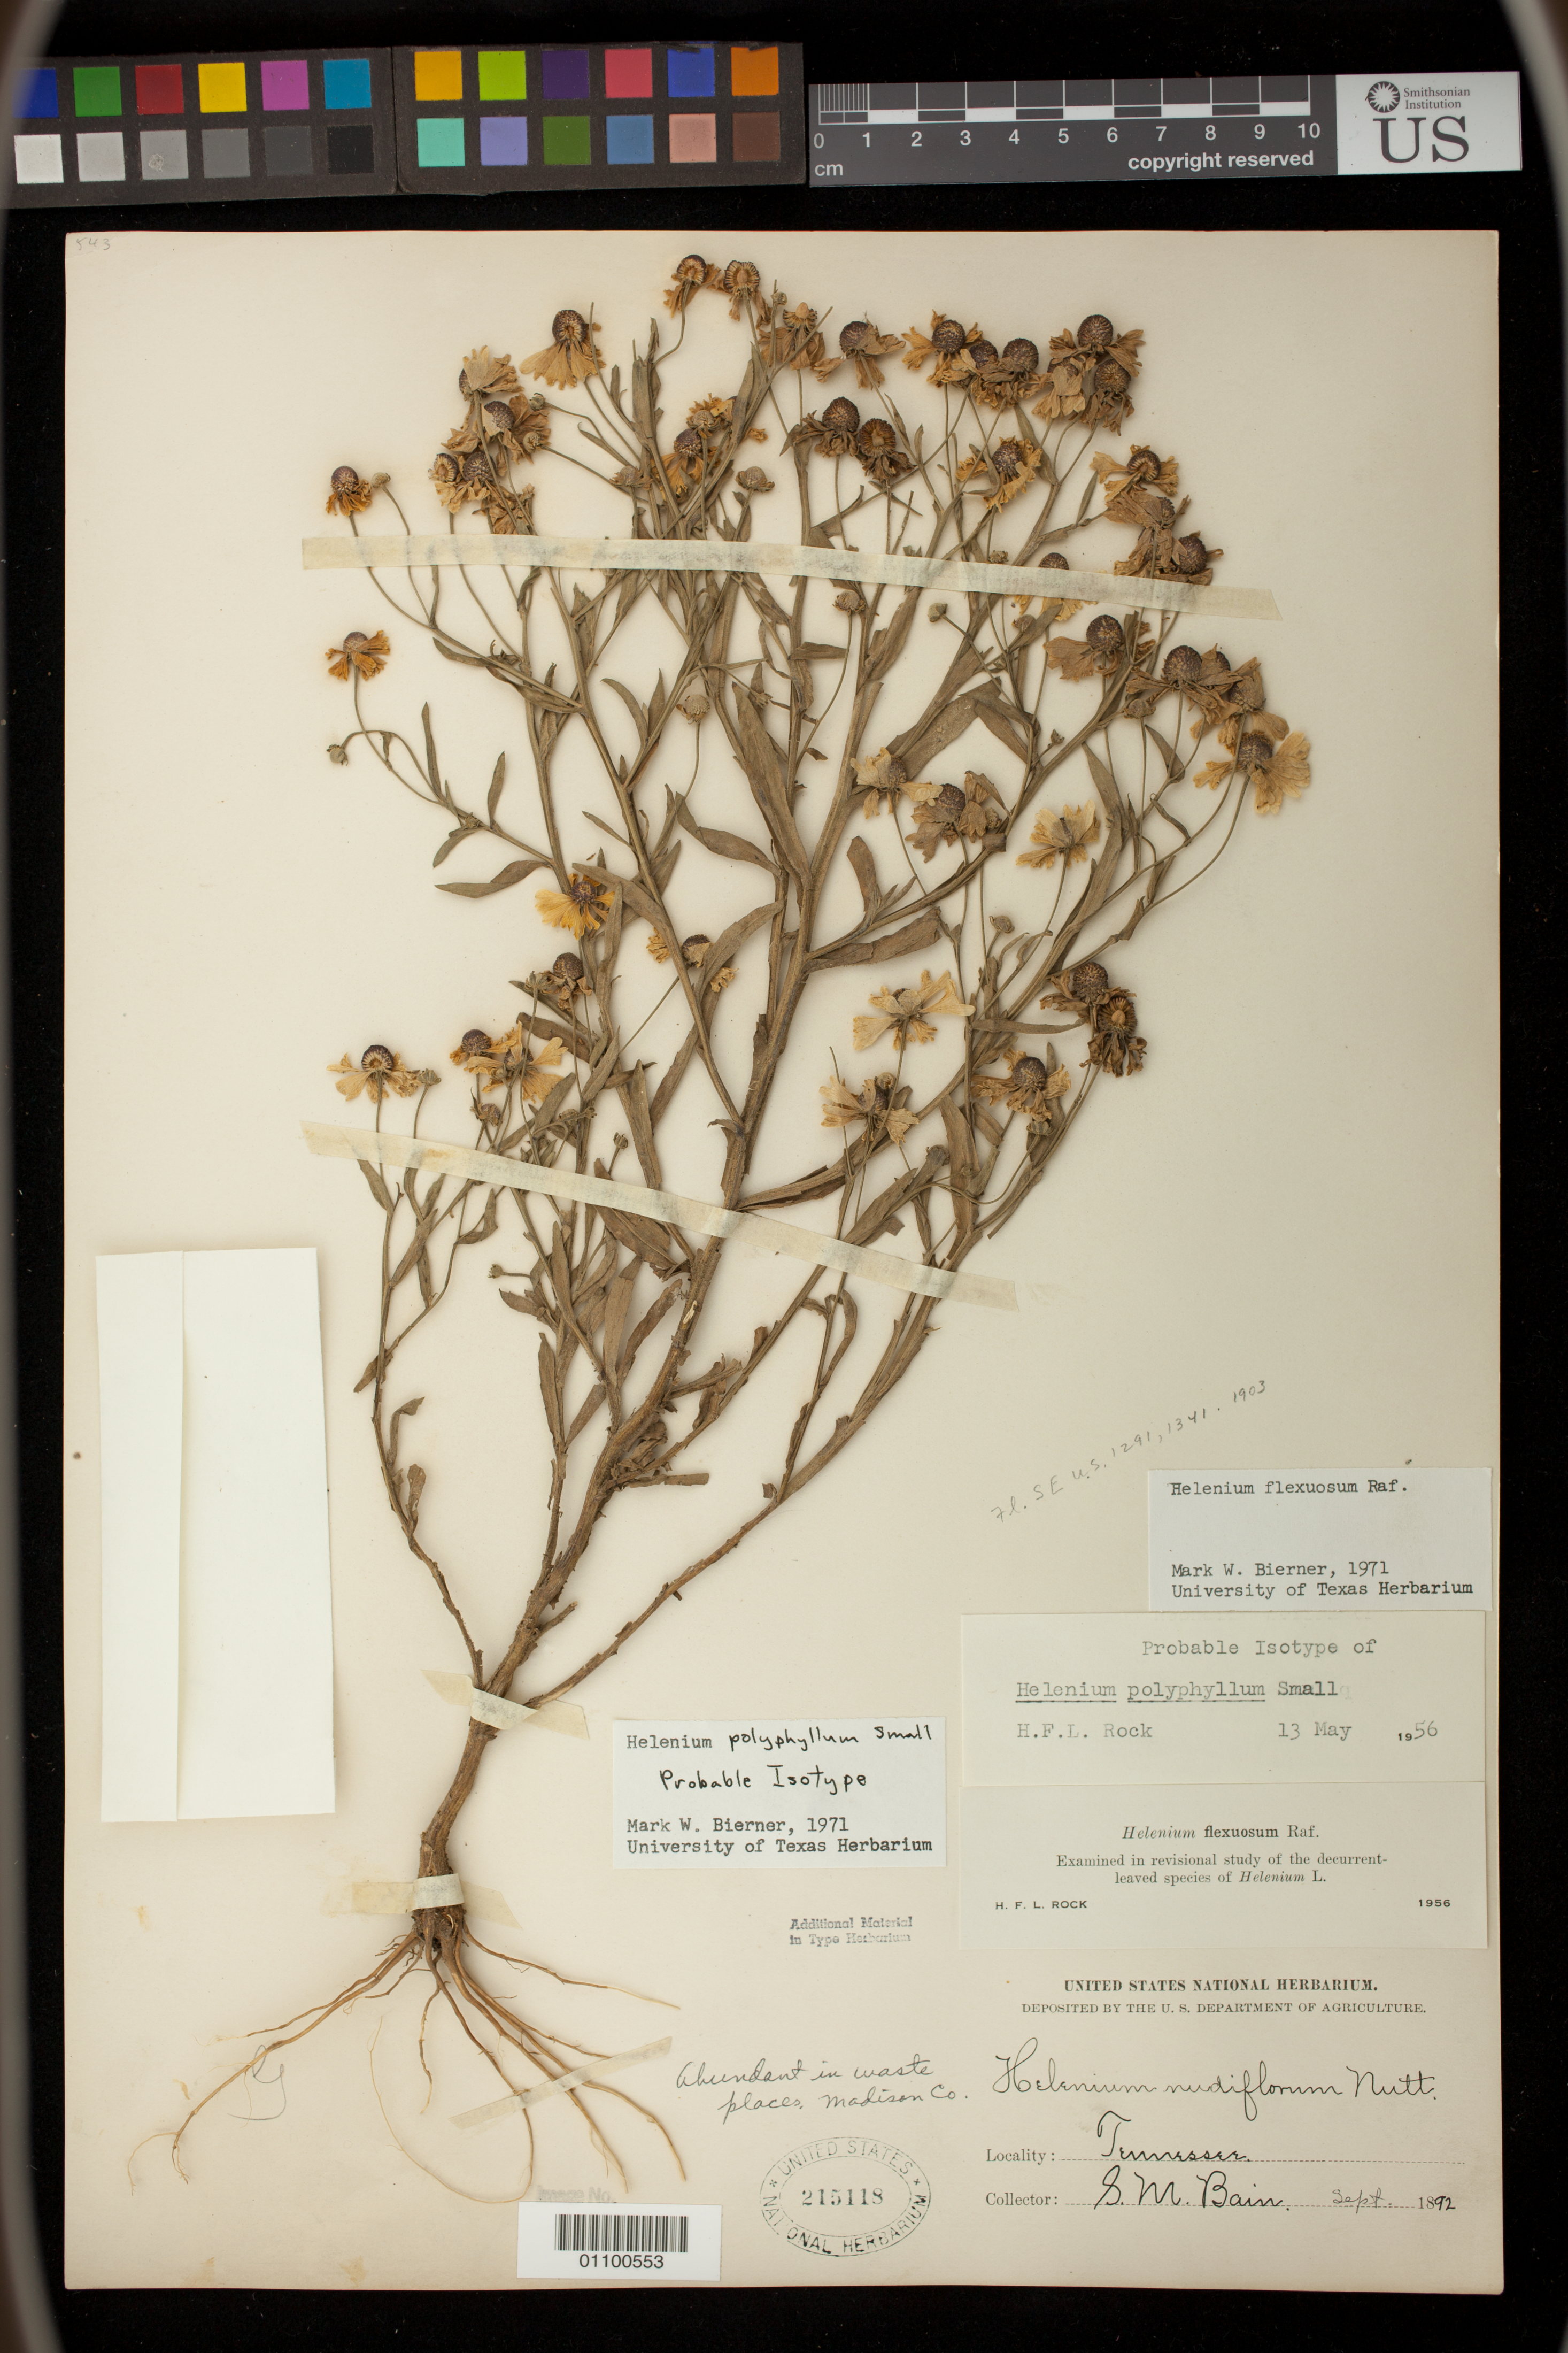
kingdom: Plantae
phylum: Tracheophyta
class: Magnoliopsida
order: Asterales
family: Asteraceae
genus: Helenium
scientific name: Helenium polyphyllum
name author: Small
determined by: Rock, H. F. L.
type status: Possible Isotype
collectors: S. M. Bain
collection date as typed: Sep 1892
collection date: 1892-09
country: United States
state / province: Tennessee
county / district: Madison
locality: Madison Co.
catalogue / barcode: US 215118